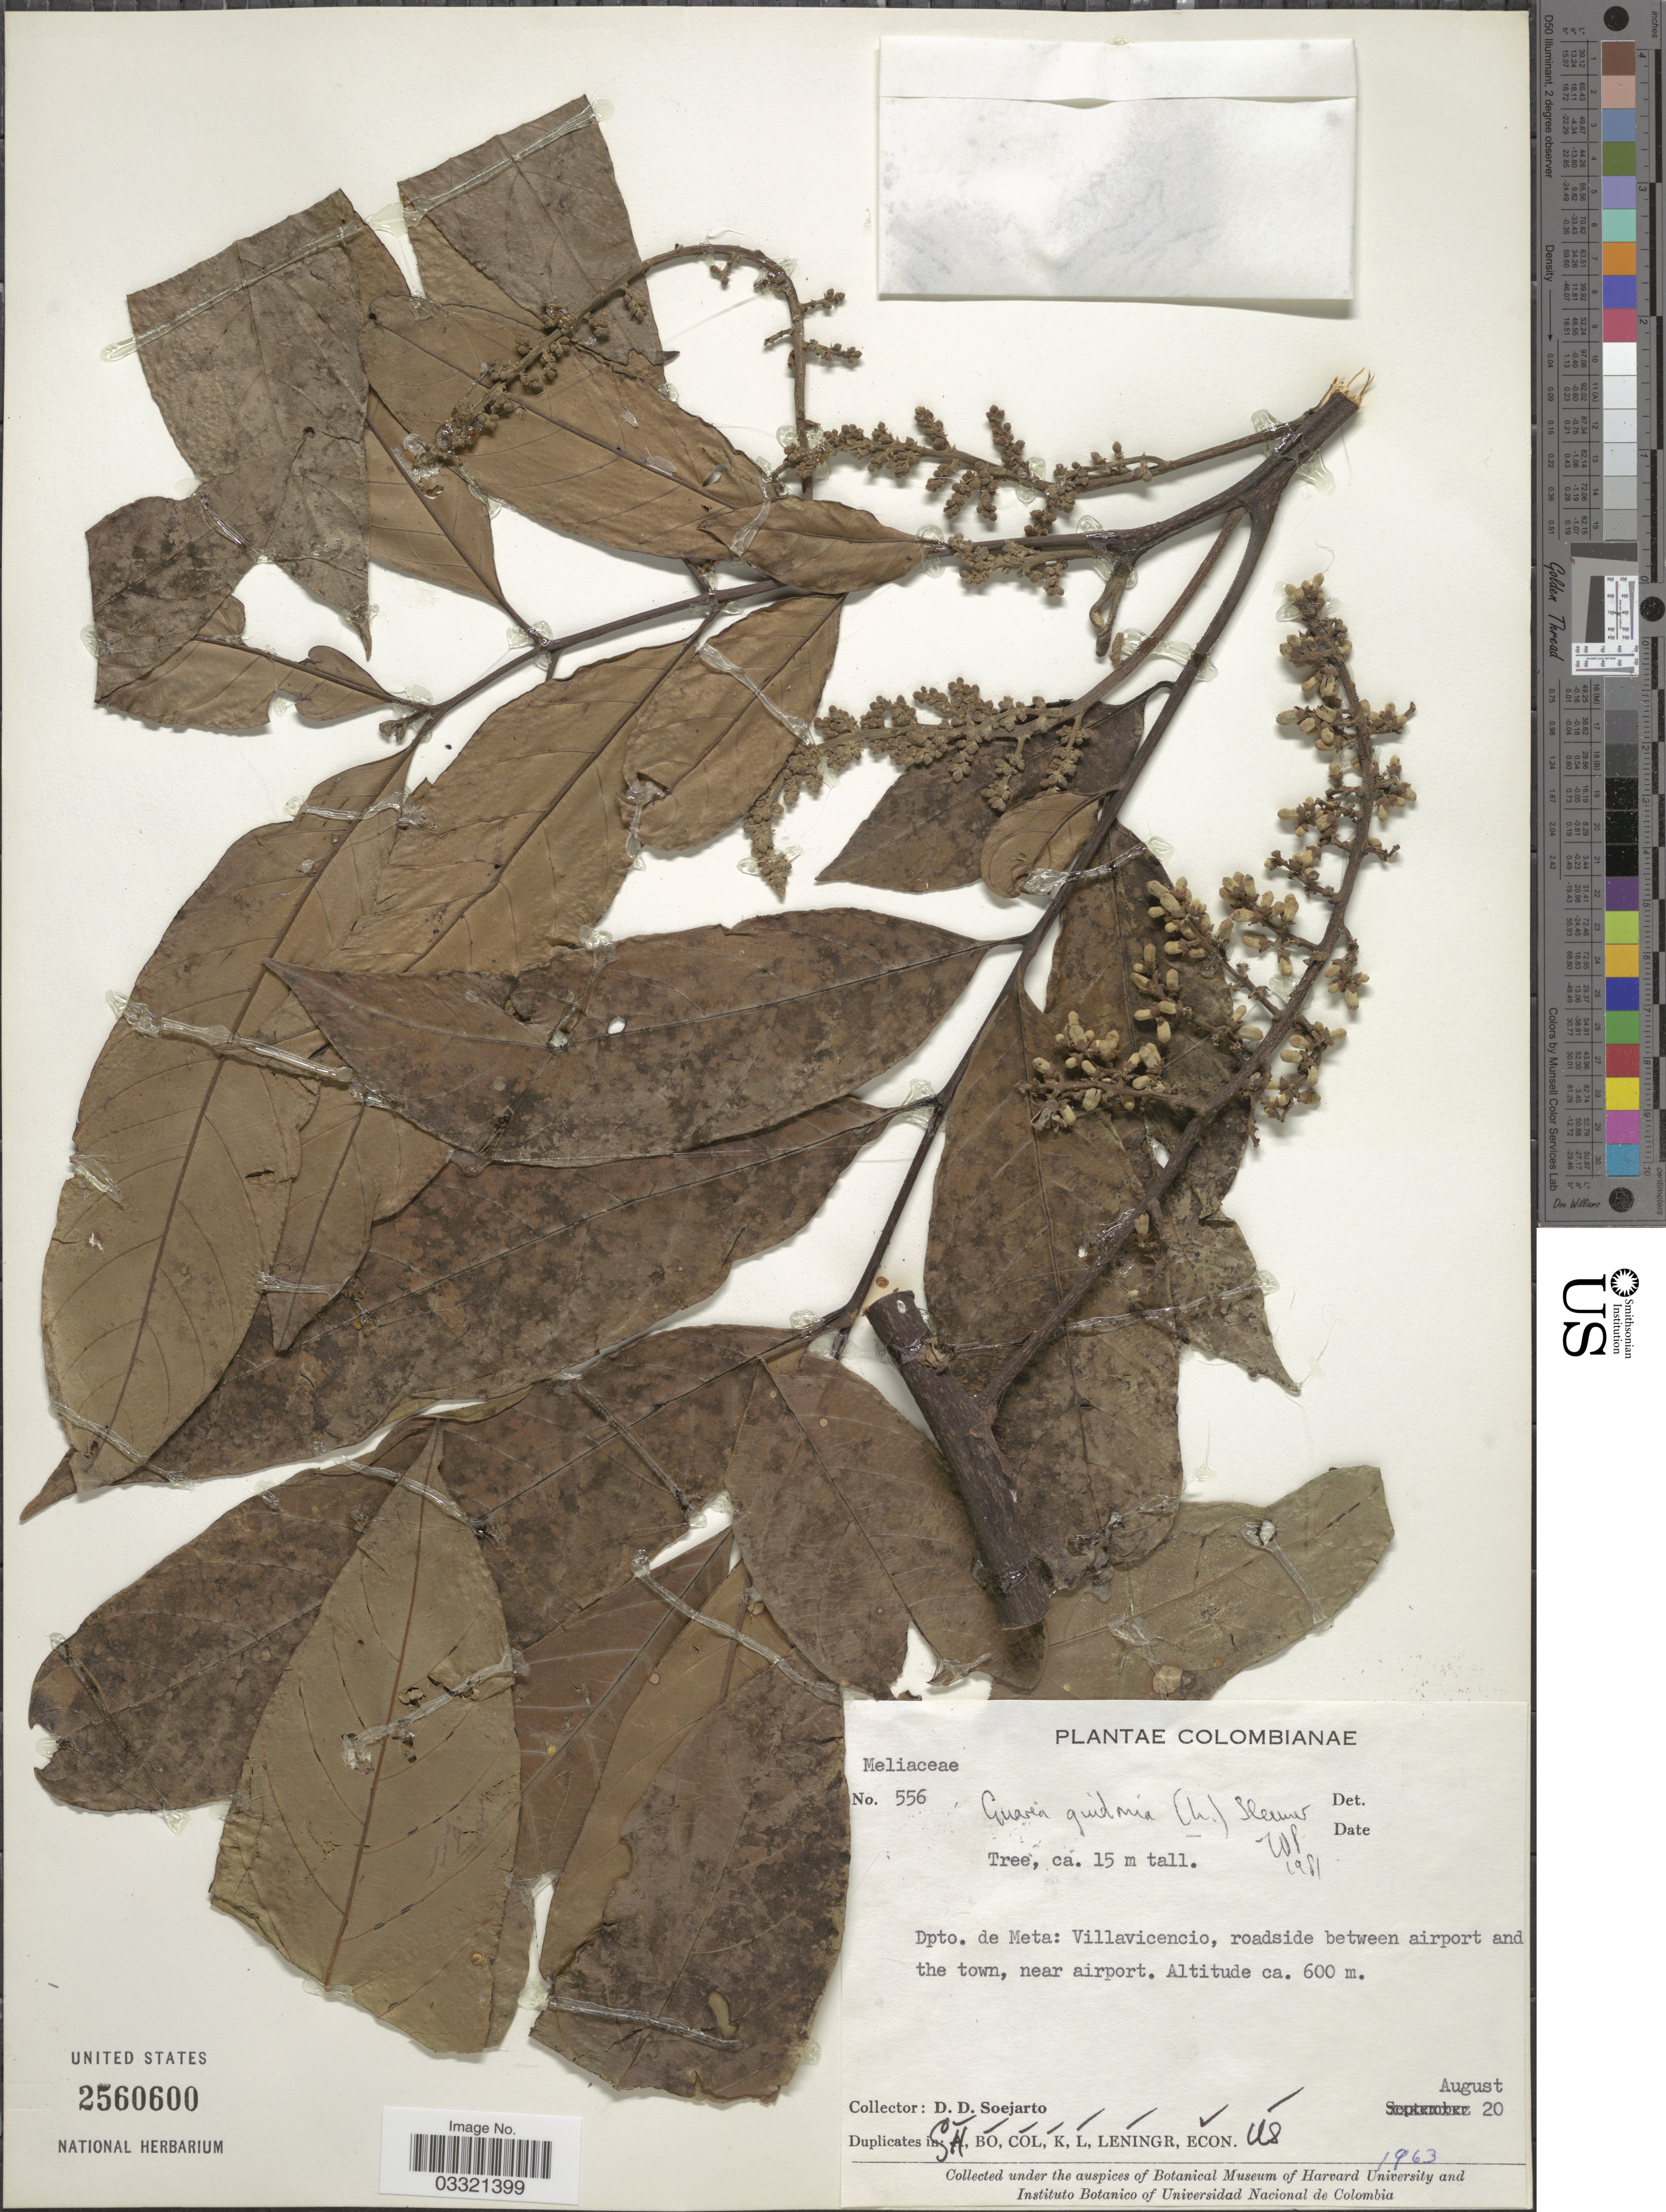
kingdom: Plantae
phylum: Tracheophyta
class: Magnoliopsida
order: Sapindales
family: Meliaceae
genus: Guarea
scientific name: Guarea guidonia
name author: (L.) Sleumer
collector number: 556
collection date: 1963-08-20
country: Colombia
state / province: Meta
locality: Dpto. de Meta: Villavicencio, roadside between airport and the town, near airport.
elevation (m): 600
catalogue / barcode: US 2560600